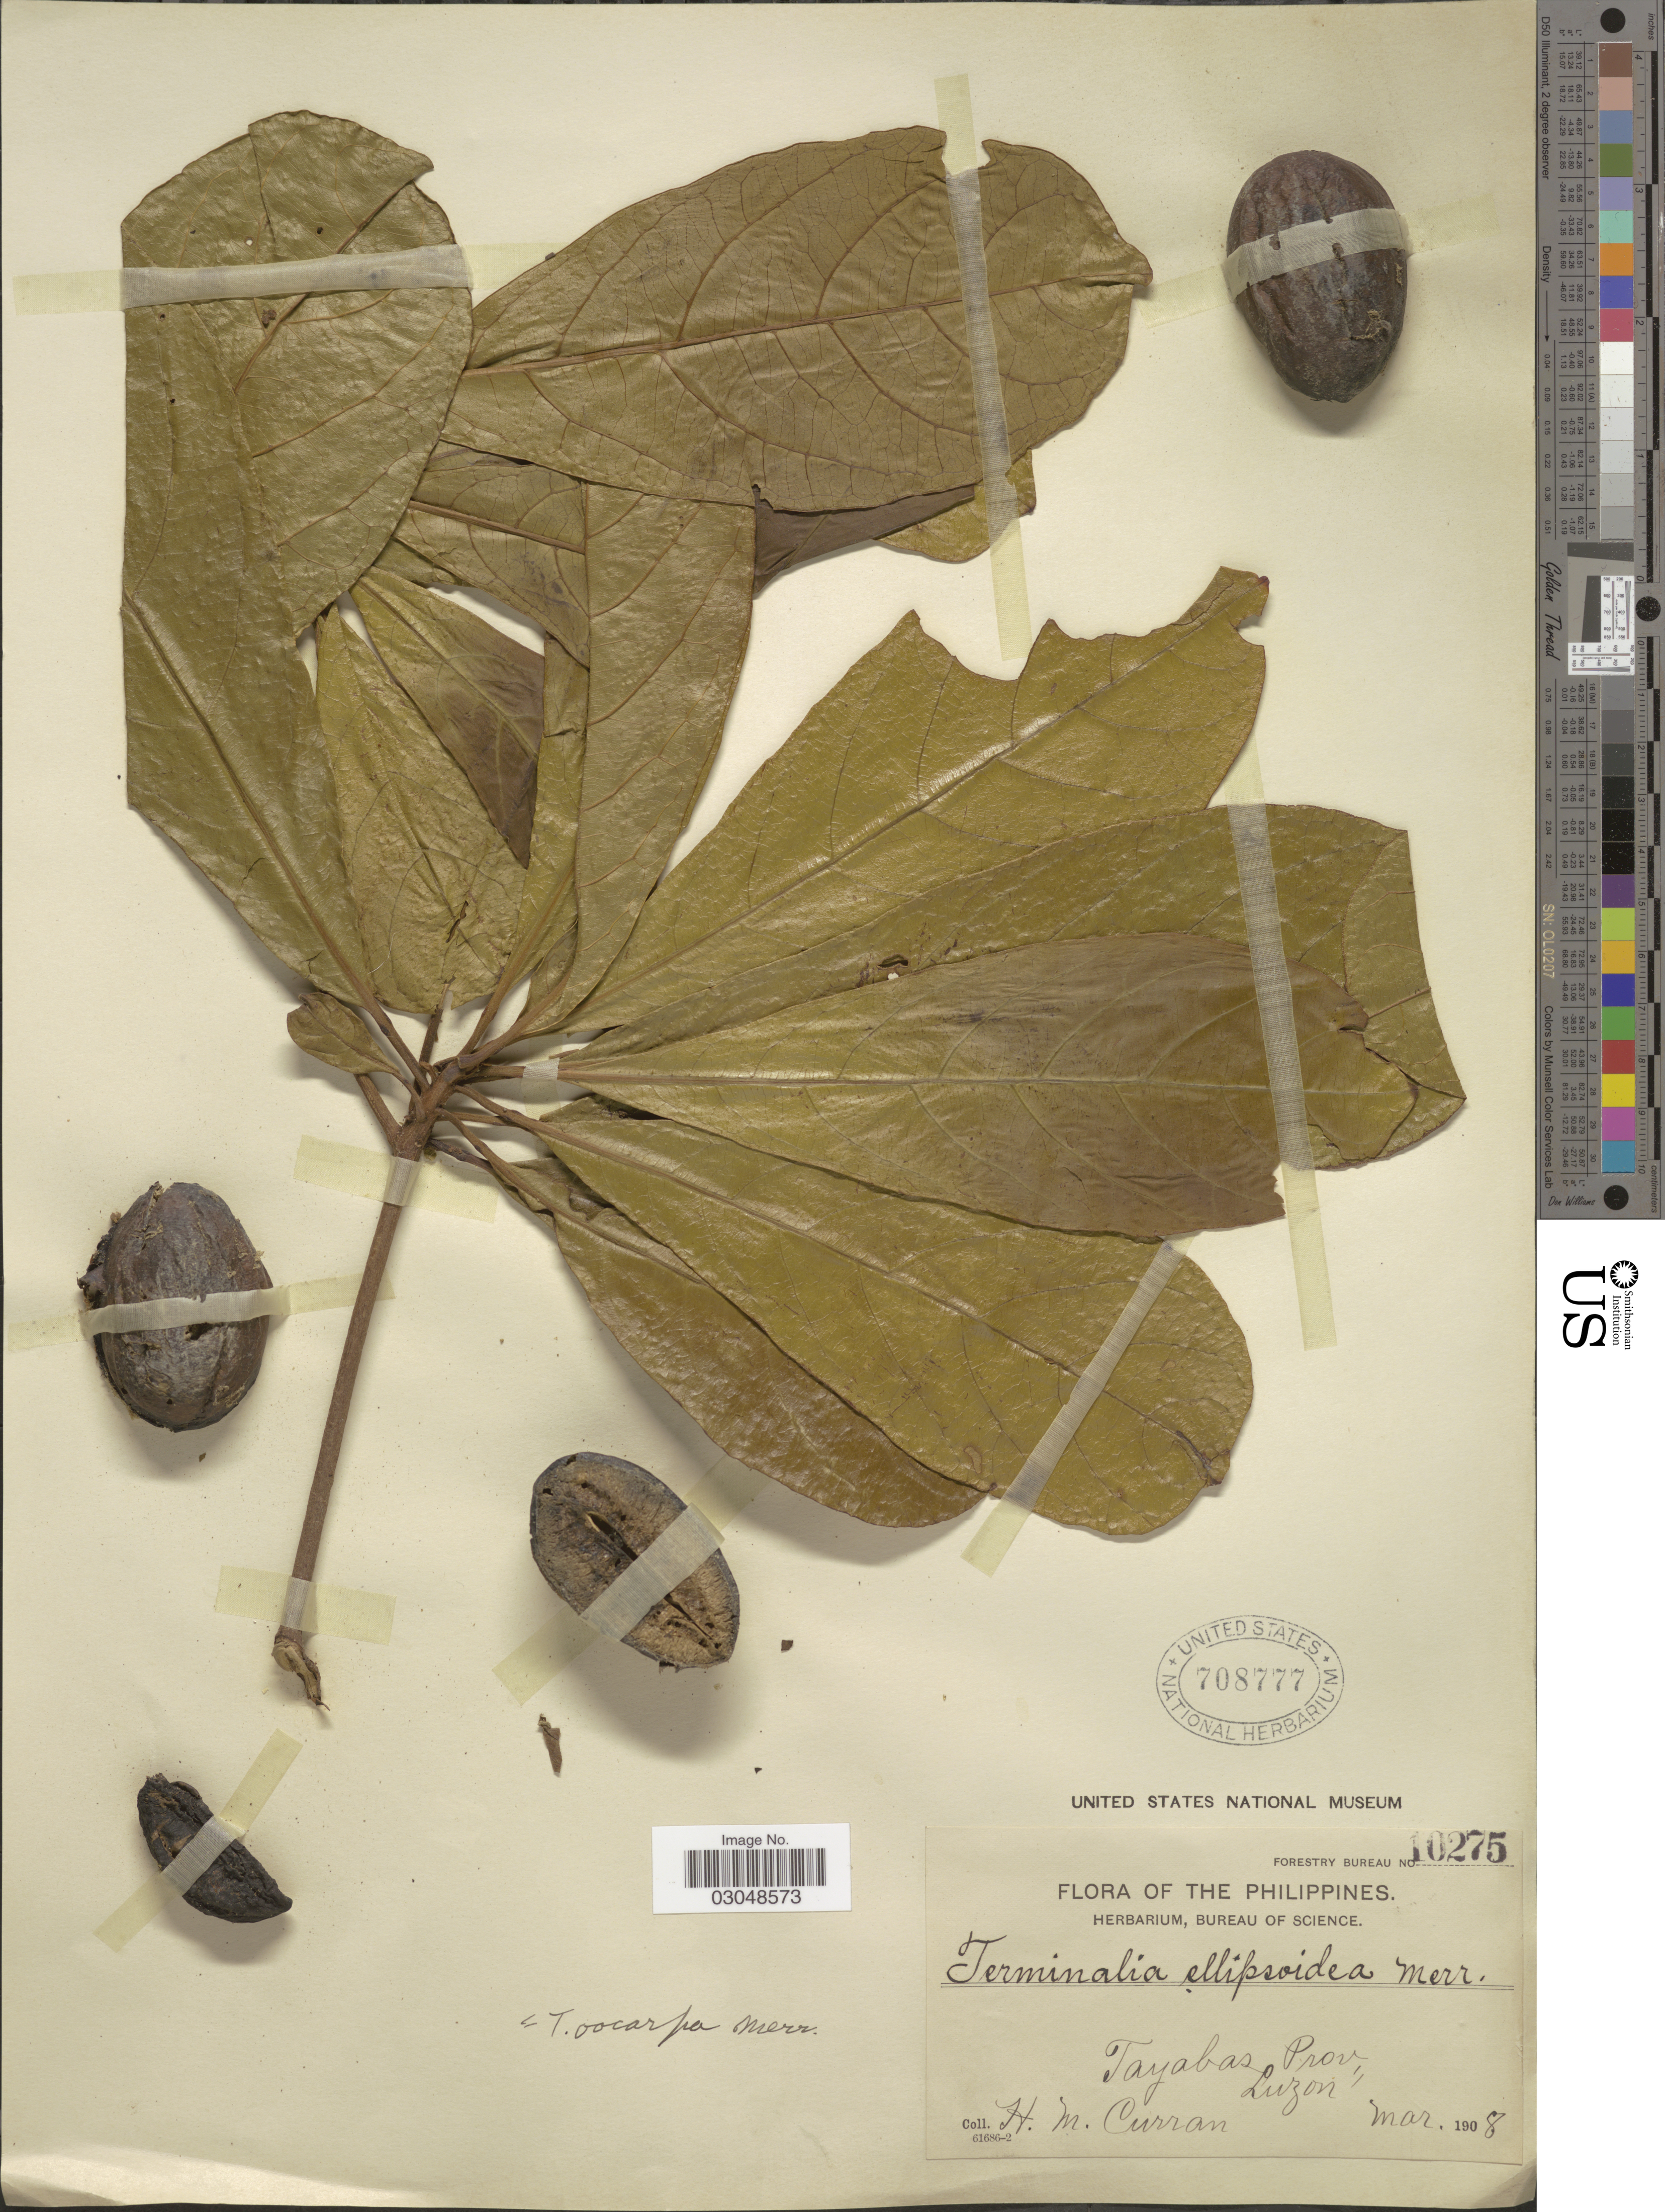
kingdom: Plantae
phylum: Tracheophyta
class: Magnoliopsida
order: Myrtales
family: Combretaceae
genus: Terminalia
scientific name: Terminalia ovocarpa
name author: Merr.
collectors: H. M. Curran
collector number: Forestry Bureau 10275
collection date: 1908-03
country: Philippines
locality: Tayabas Prov., Luzon.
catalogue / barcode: US 708777